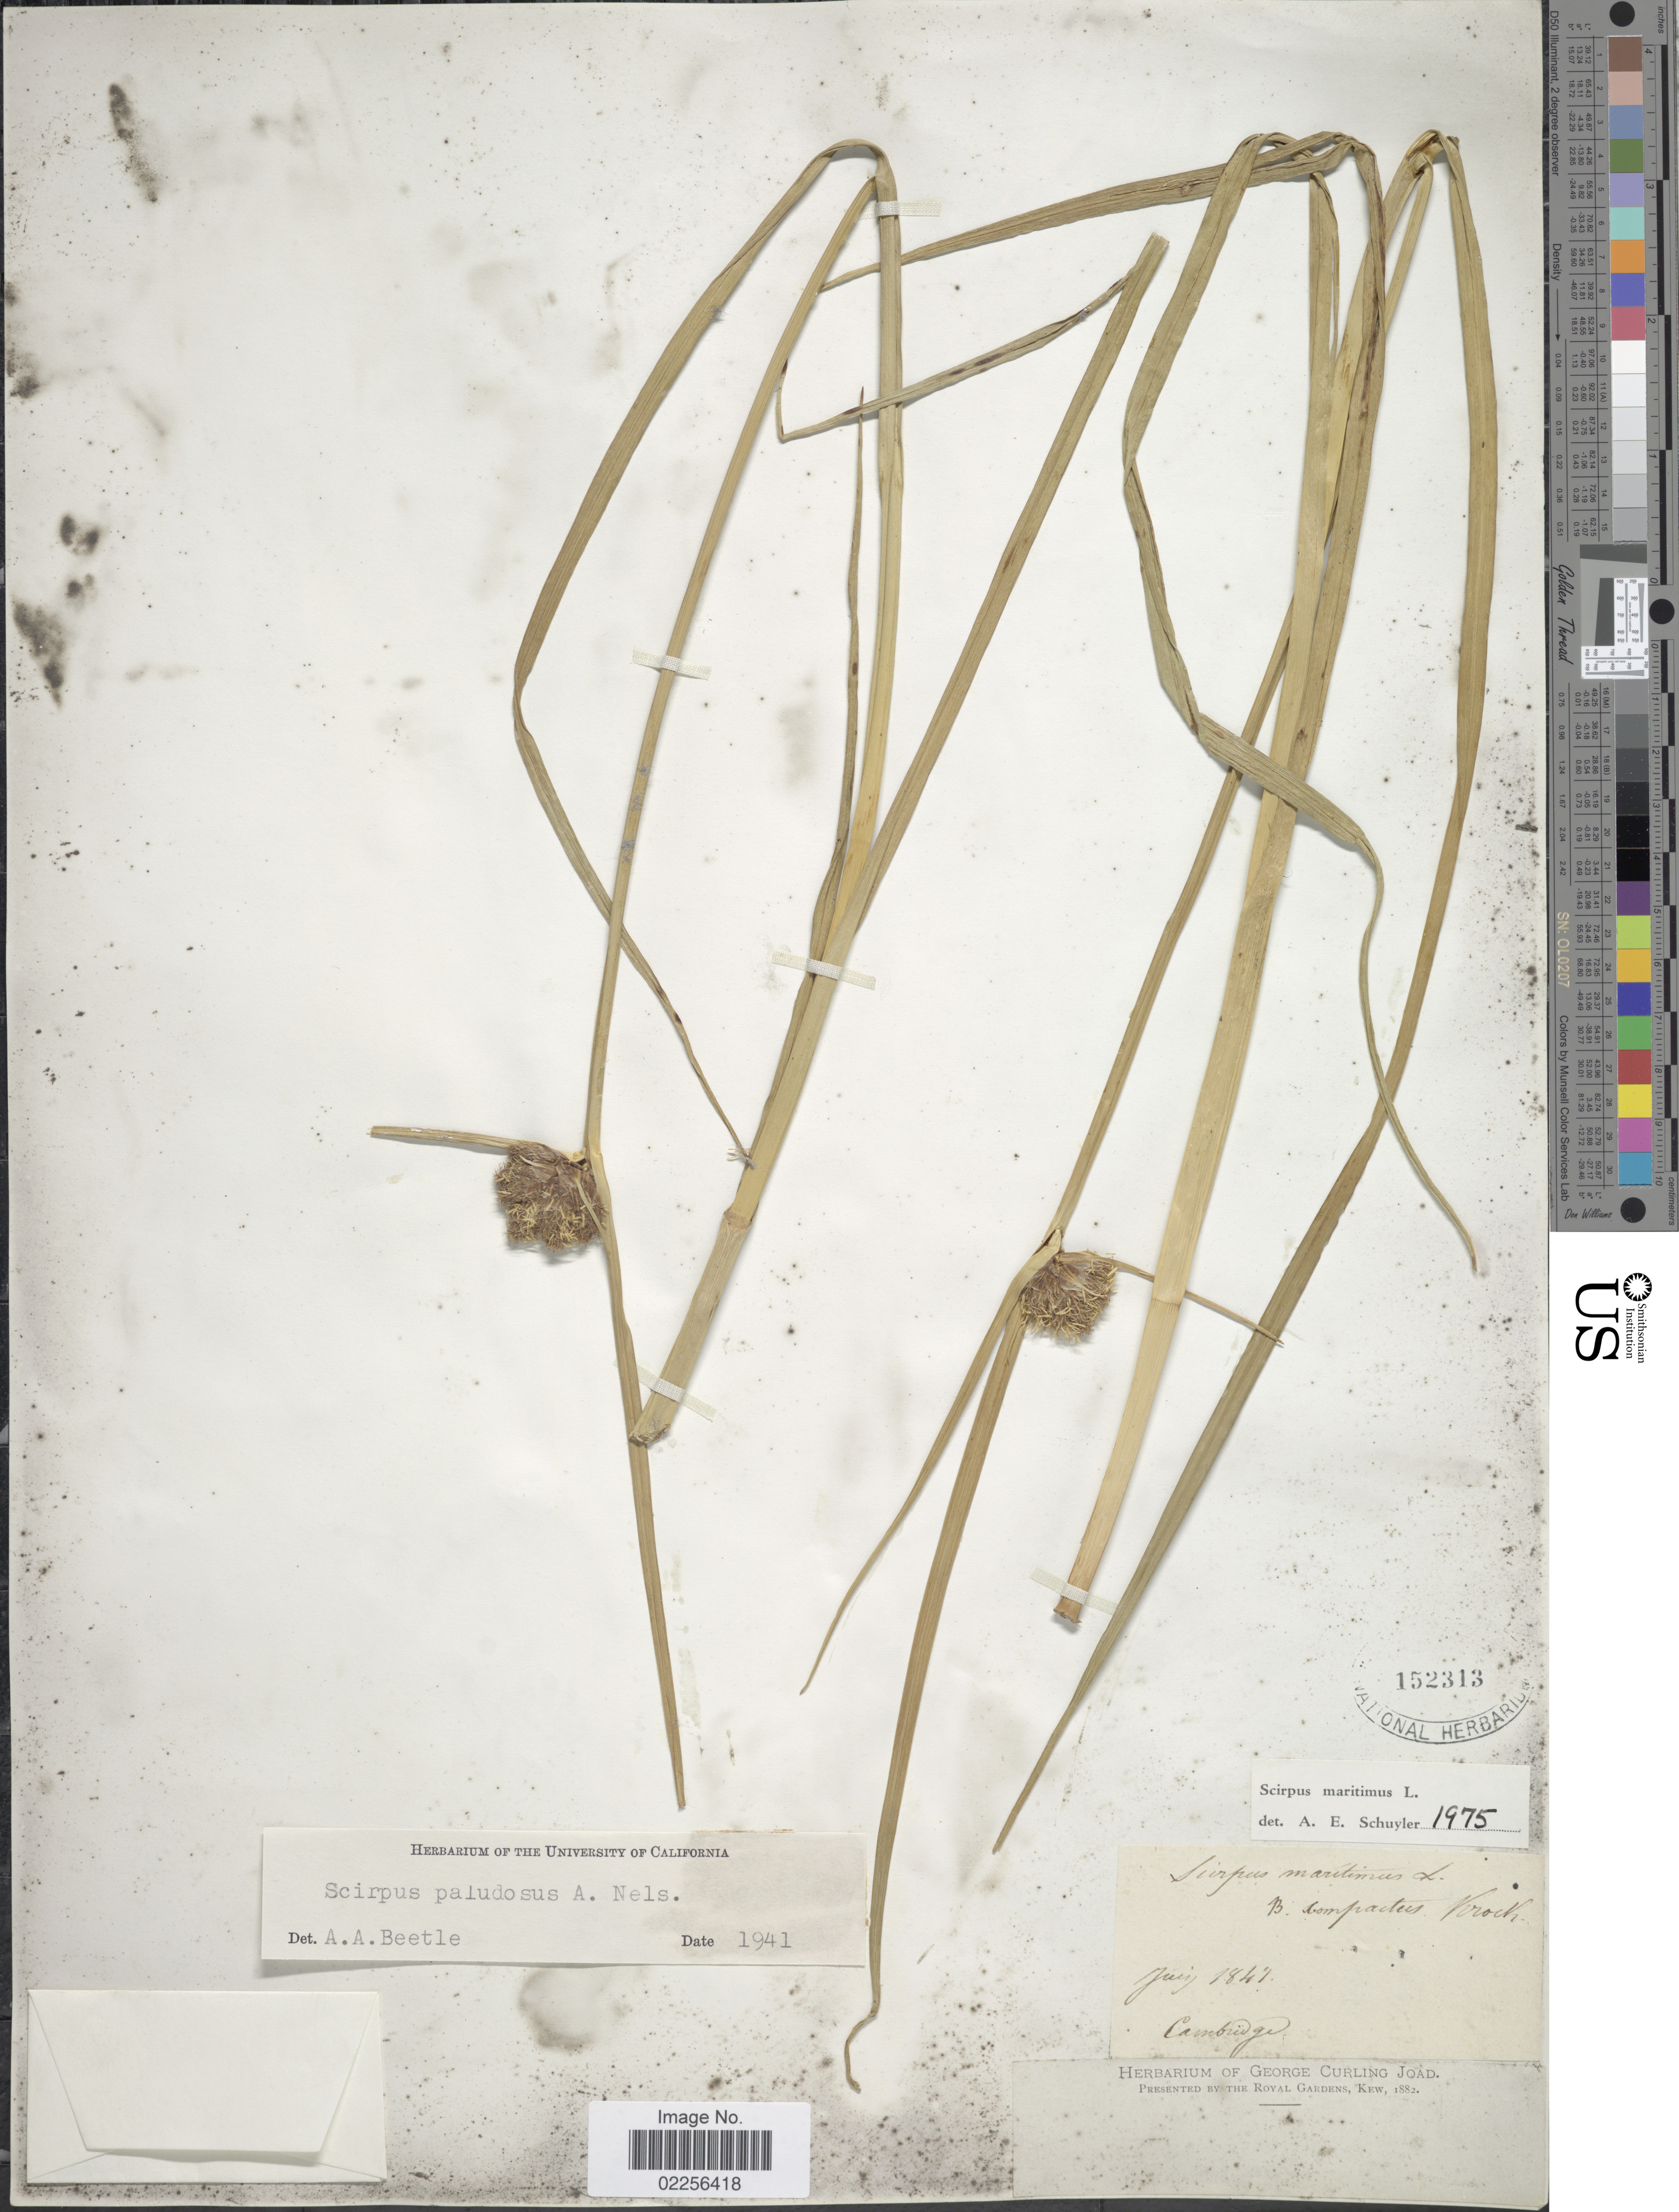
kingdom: Plantae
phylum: Tracheophyta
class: Liliopsida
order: Poales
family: Cyperaceae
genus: Bolboschoenus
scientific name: Bolboschoenus maritimus subsp. maritimus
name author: (L.) Palla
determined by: Strong, Mark T., (BOT), Smithsonian Institution - National Museum of Natural History (UNITED STATES)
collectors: ex herb. George Curling Joad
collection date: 1847-06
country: United Kingdom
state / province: England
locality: Cambridge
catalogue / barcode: US 152313